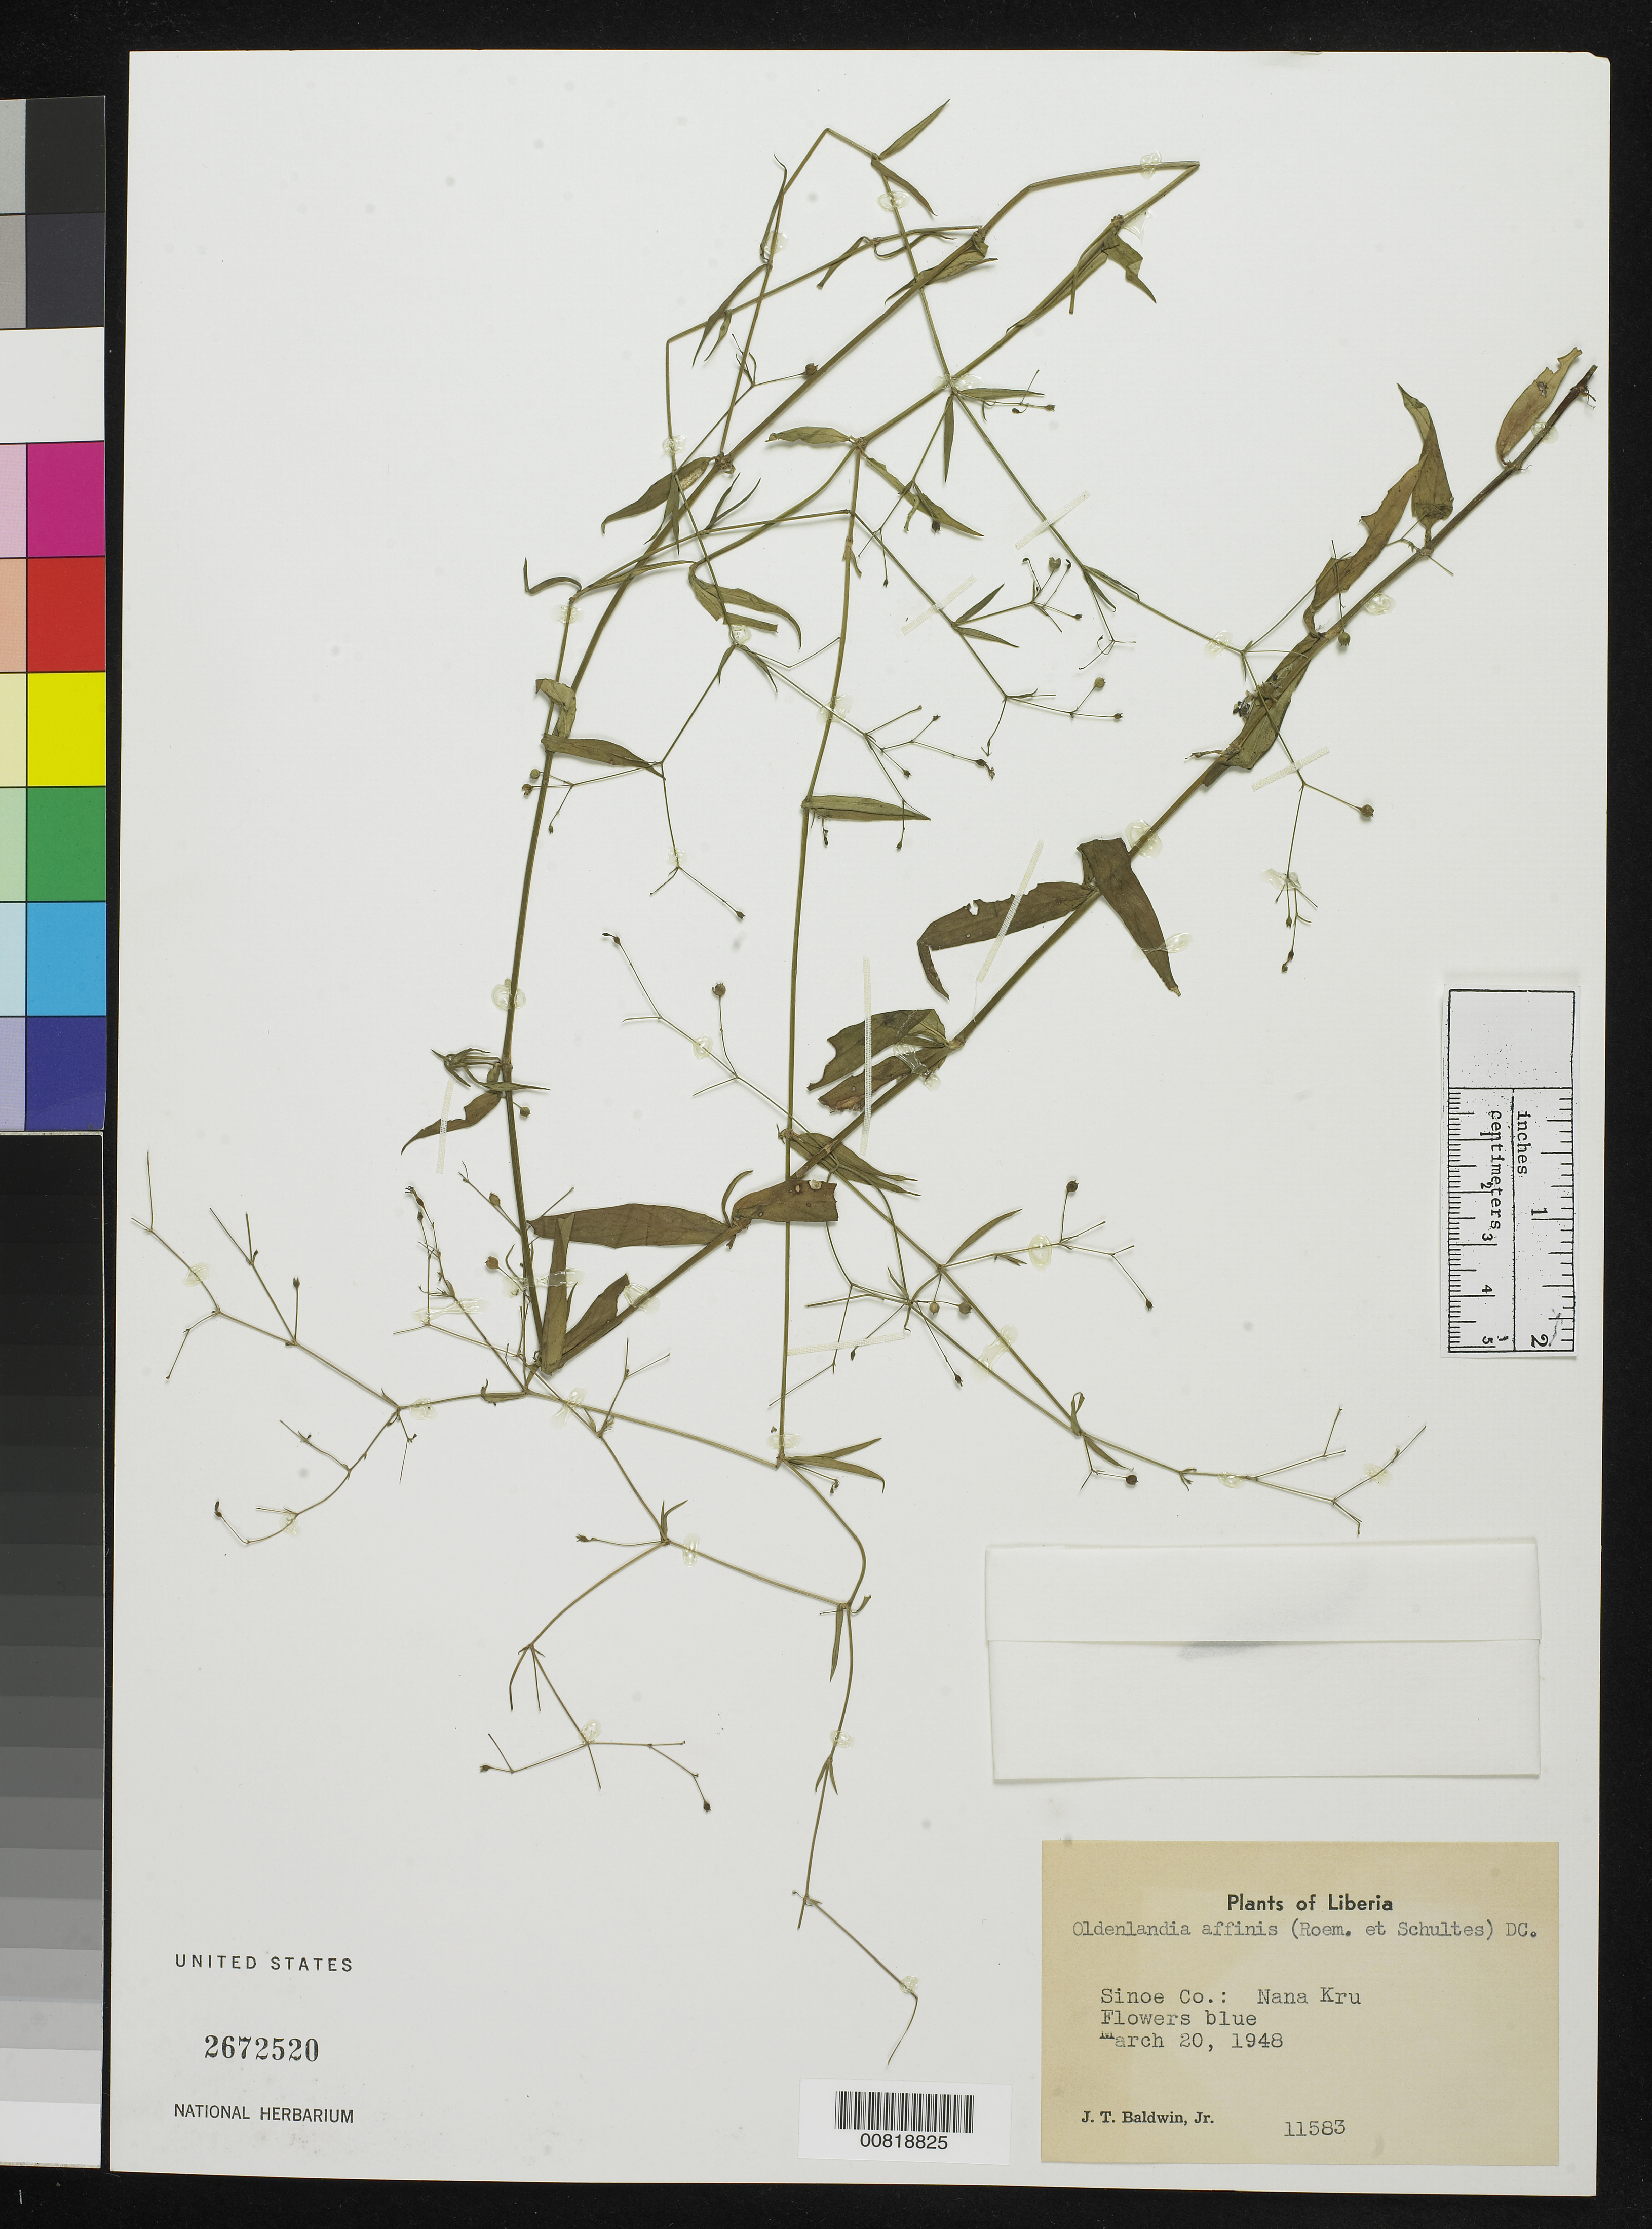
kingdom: Plantae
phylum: Tracheophyta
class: Magnoliopsida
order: Gentianales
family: Rubiaceae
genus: Oldenlandia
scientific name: Oldenlandia affinis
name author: (Roem.) DC.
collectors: J. T. Baldwin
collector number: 11583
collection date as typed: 20 Mar 1948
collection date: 1948-03-20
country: Liberia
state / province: Sinoe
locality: Nana Kru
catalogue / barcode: US 2672520